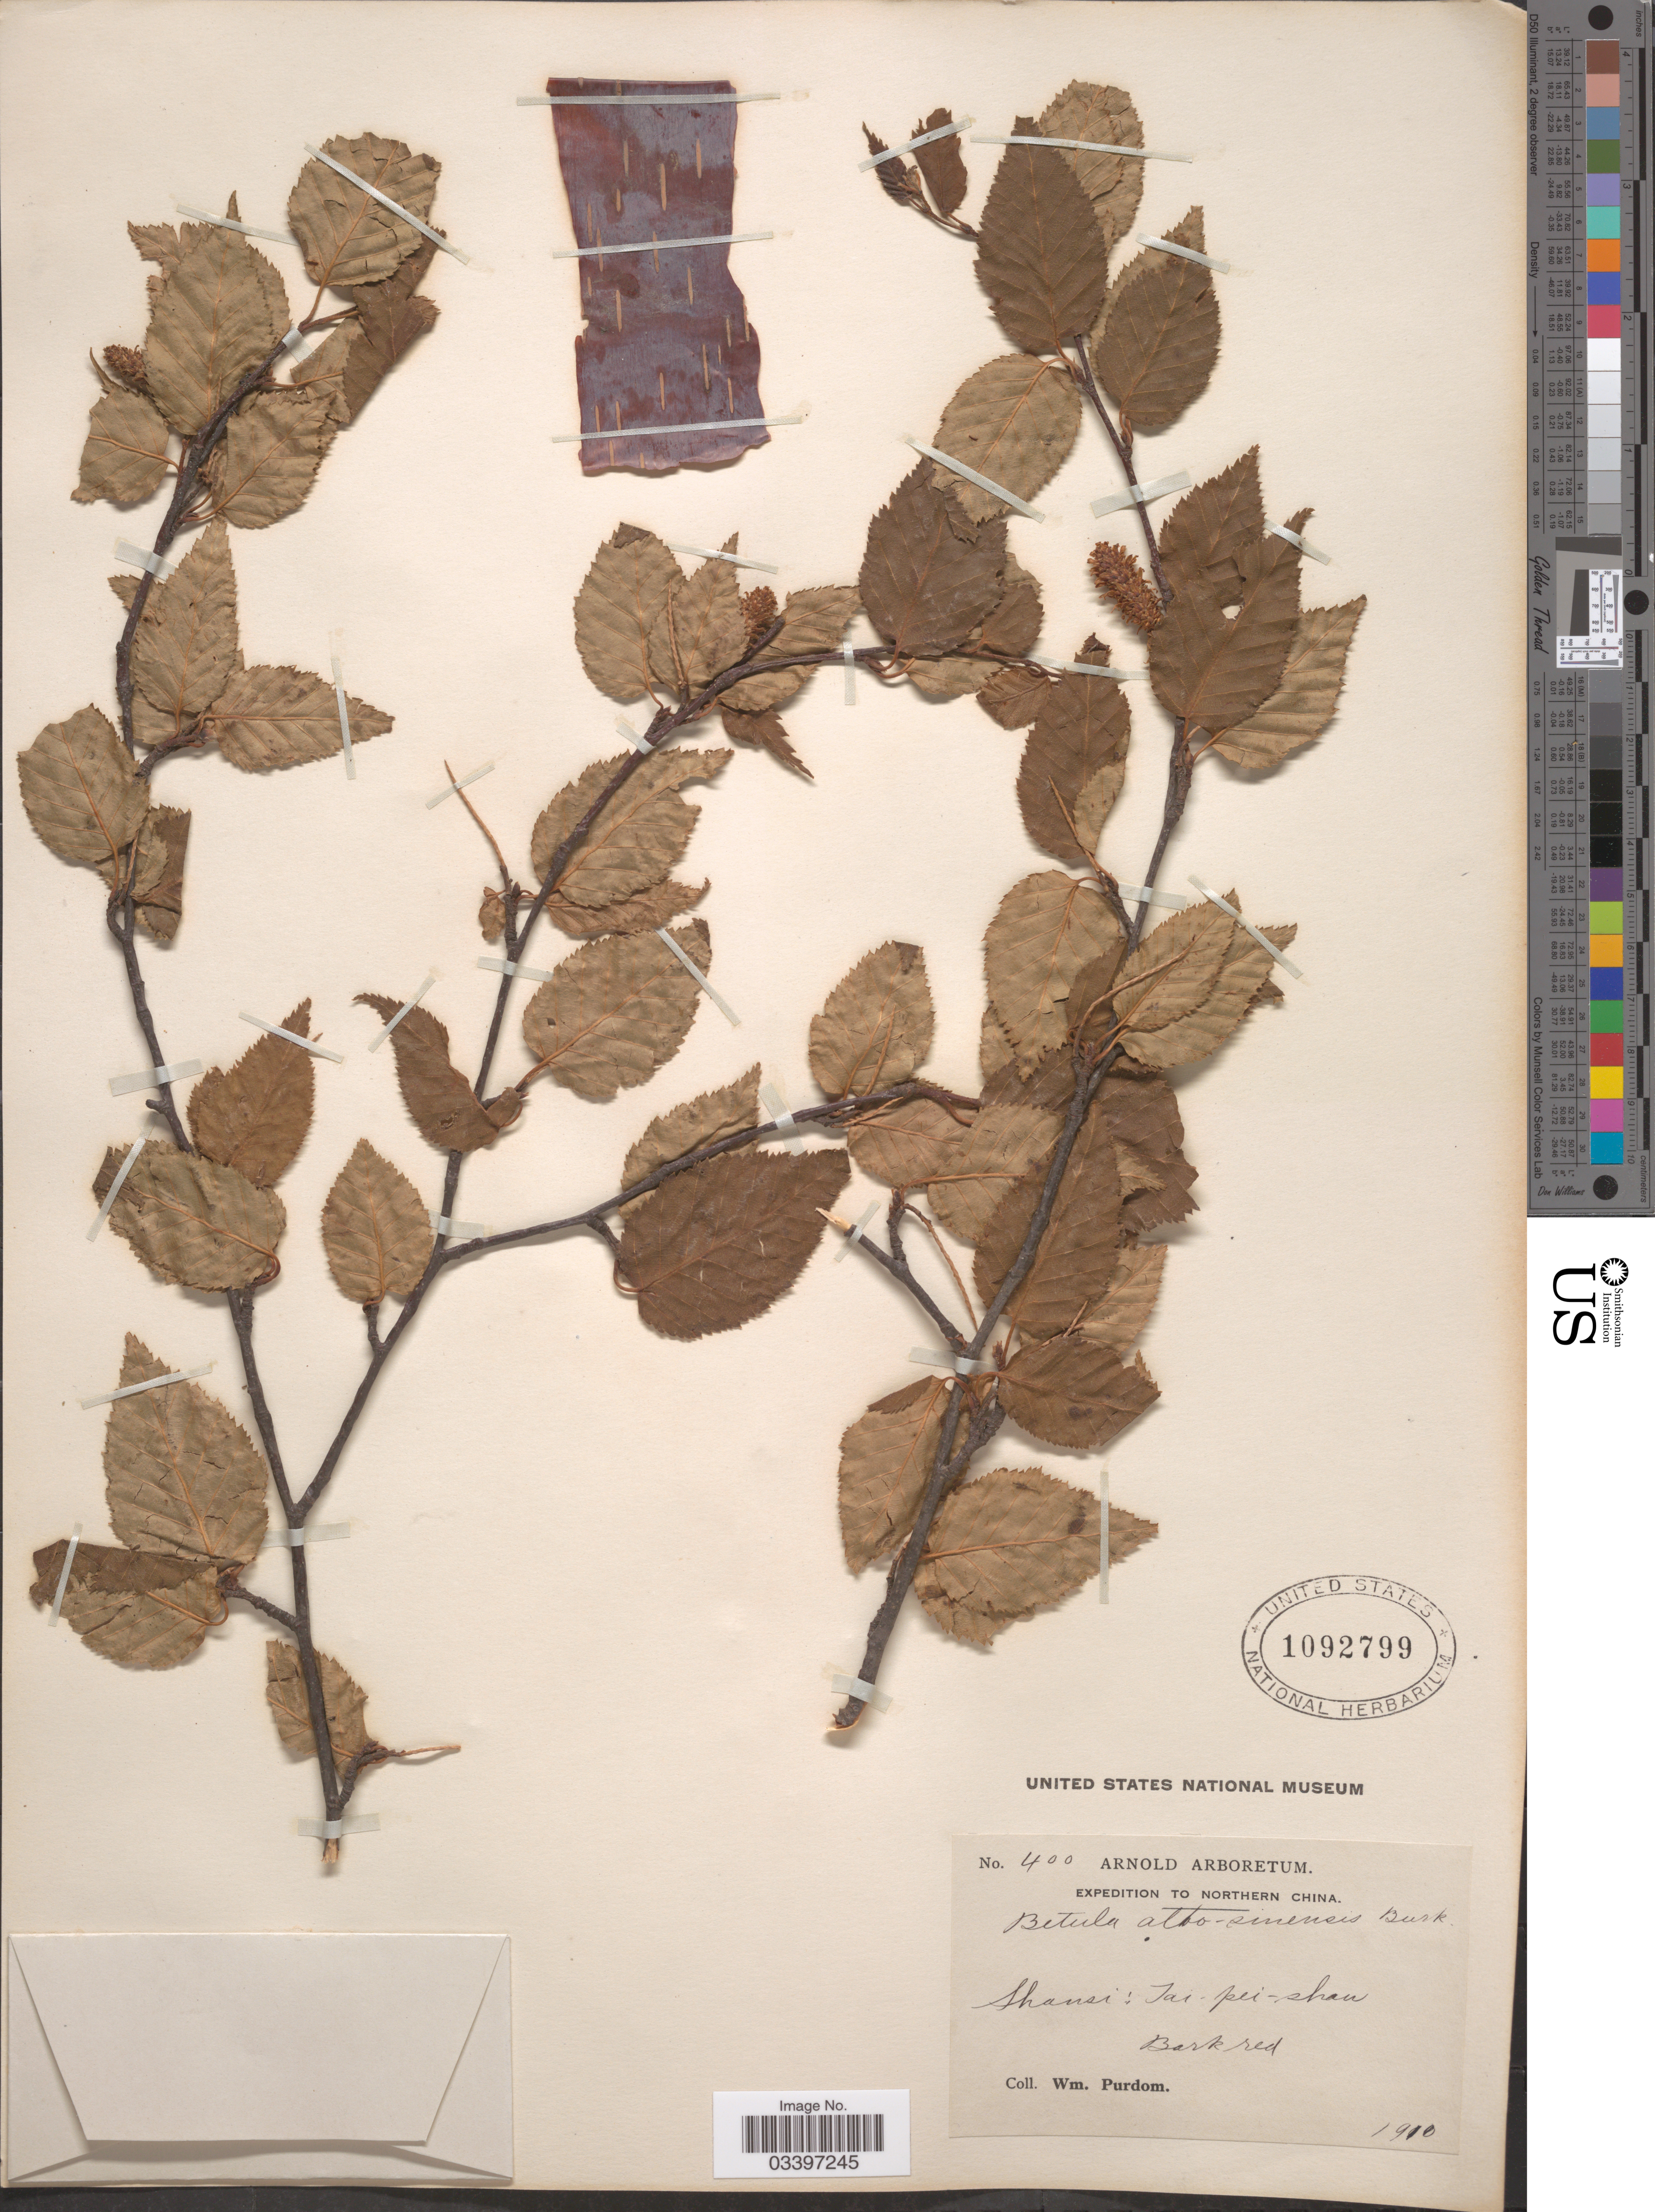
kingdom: Plantae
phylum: Tracheophyta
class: Magnoliopsida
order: Fagales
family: Betulaceae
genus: Betula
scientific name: Betula albosinensis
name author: Burkill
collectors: W. Purdom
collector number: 400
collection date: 1910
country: China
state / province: Shaanxi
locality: Northern China. Shansi: Tai-pei-shan. Bark red.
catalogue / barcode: US 1092799